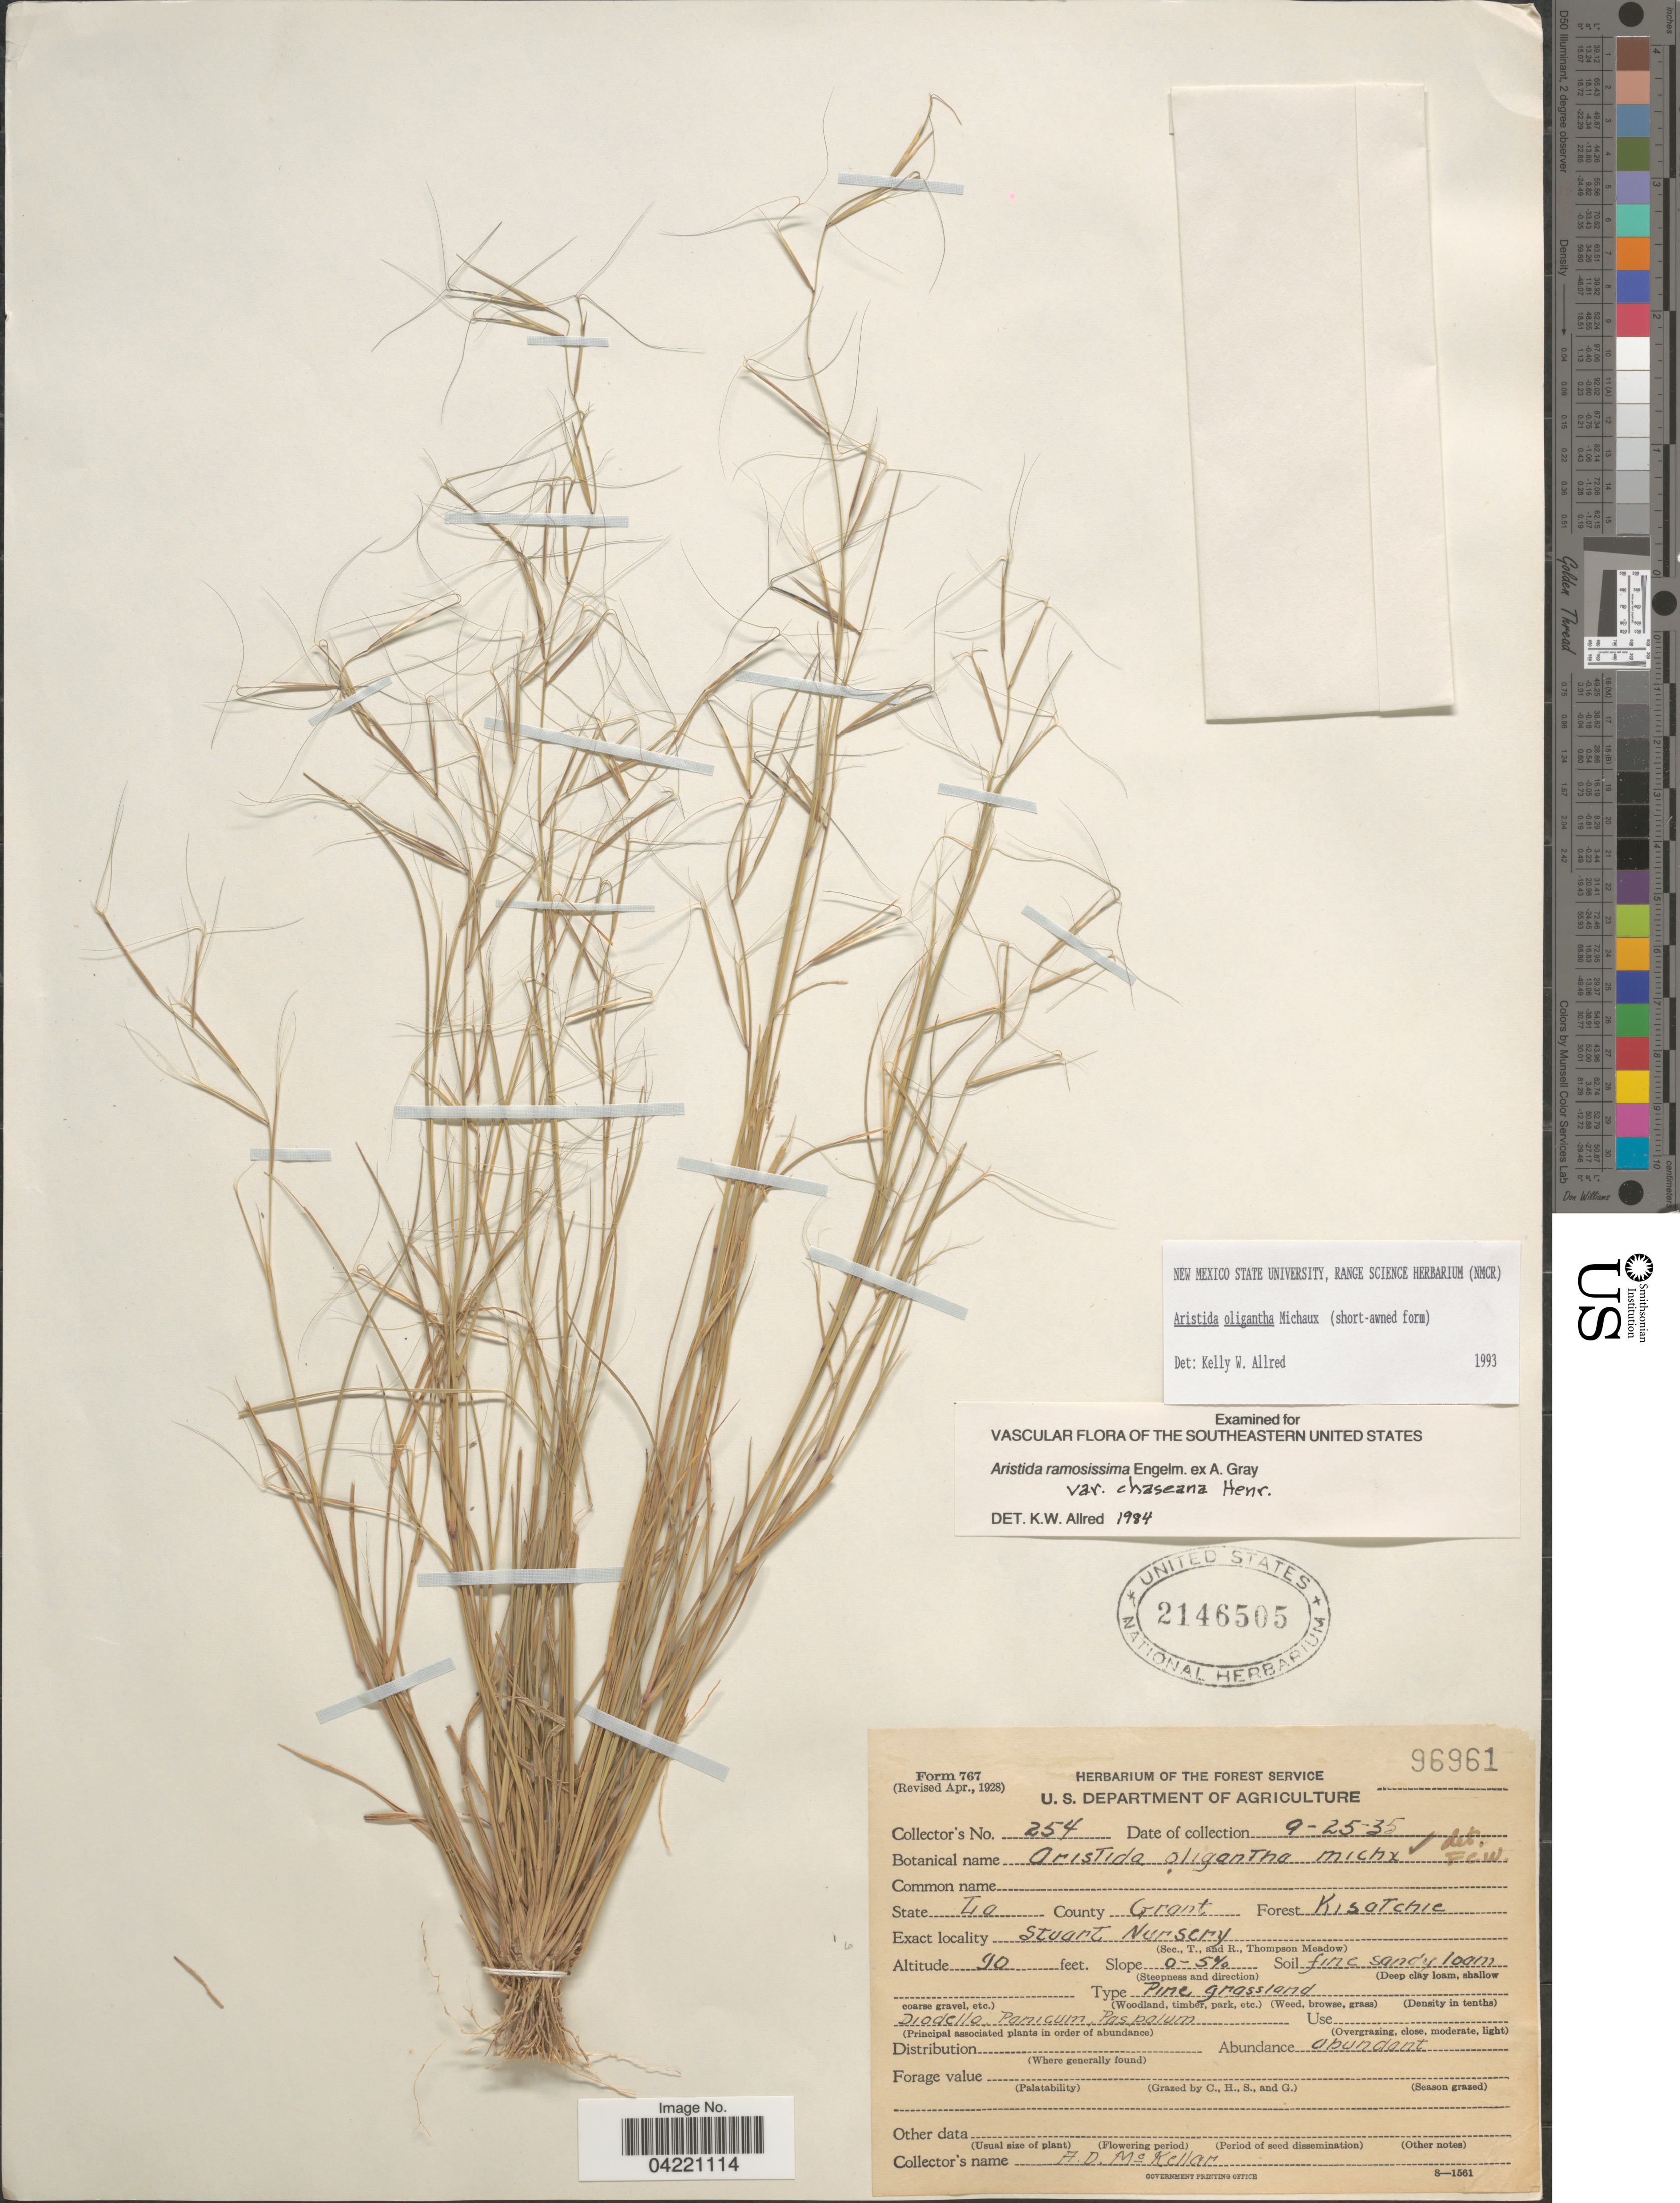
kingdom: Plantae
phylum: Tracheophyta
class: Liliopsida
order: Poales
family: Poaceae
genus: Aristida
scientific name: Aristida oligantha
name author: Michx.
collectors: A. McKellar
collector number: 254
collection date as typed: Transcribed d/m/y: 25/9/35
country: United States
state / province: Louisiana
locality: County Grant. Forest Kisatchie. Stuart Nursery.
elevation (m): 27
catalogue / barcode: US 2146505